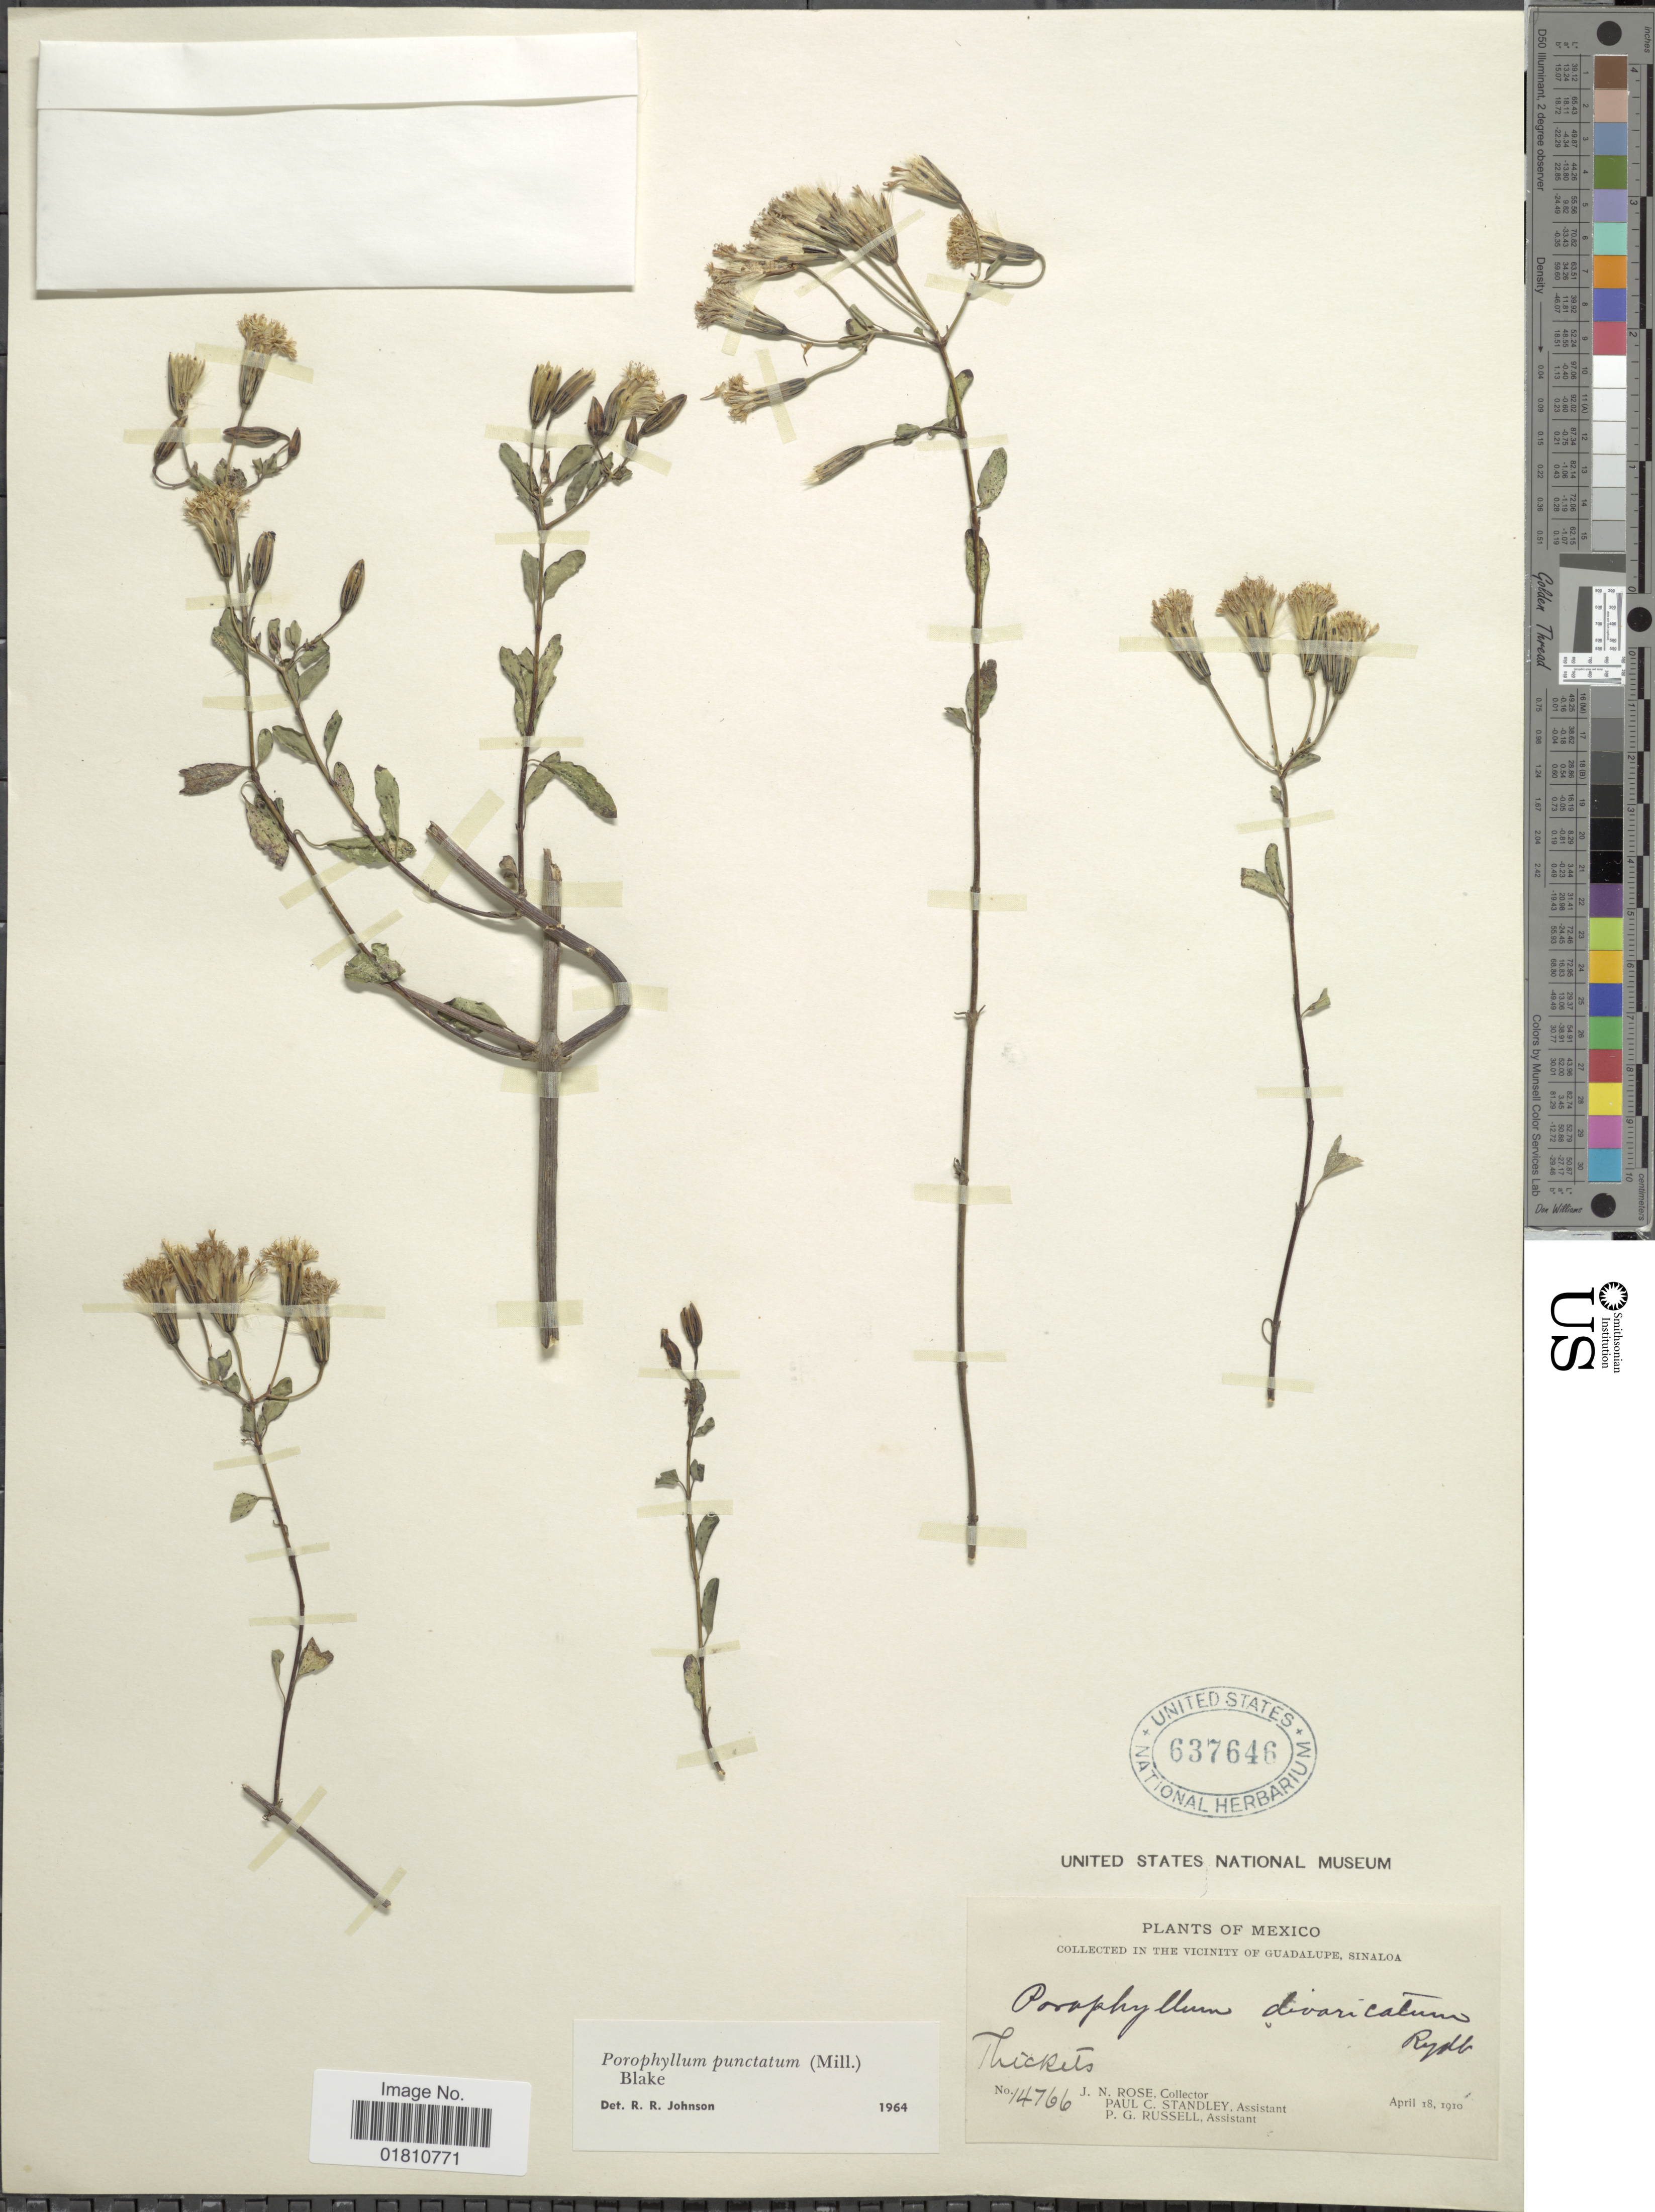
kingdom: Plantae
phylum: Tracheophyta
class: Magnoliopsida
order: Asterales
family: Asteraceae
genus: Porophyllum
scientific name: Porophyllum punctatum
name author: (Mill.) S.F. Blake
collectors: J. N. Rose, P. C. Standley & P. G. Russell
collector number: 14766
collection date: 1910-04-18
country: Mexico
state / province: Sinaloa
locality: Vicinity of Guadalupe, thickets.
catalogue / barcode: US 637646